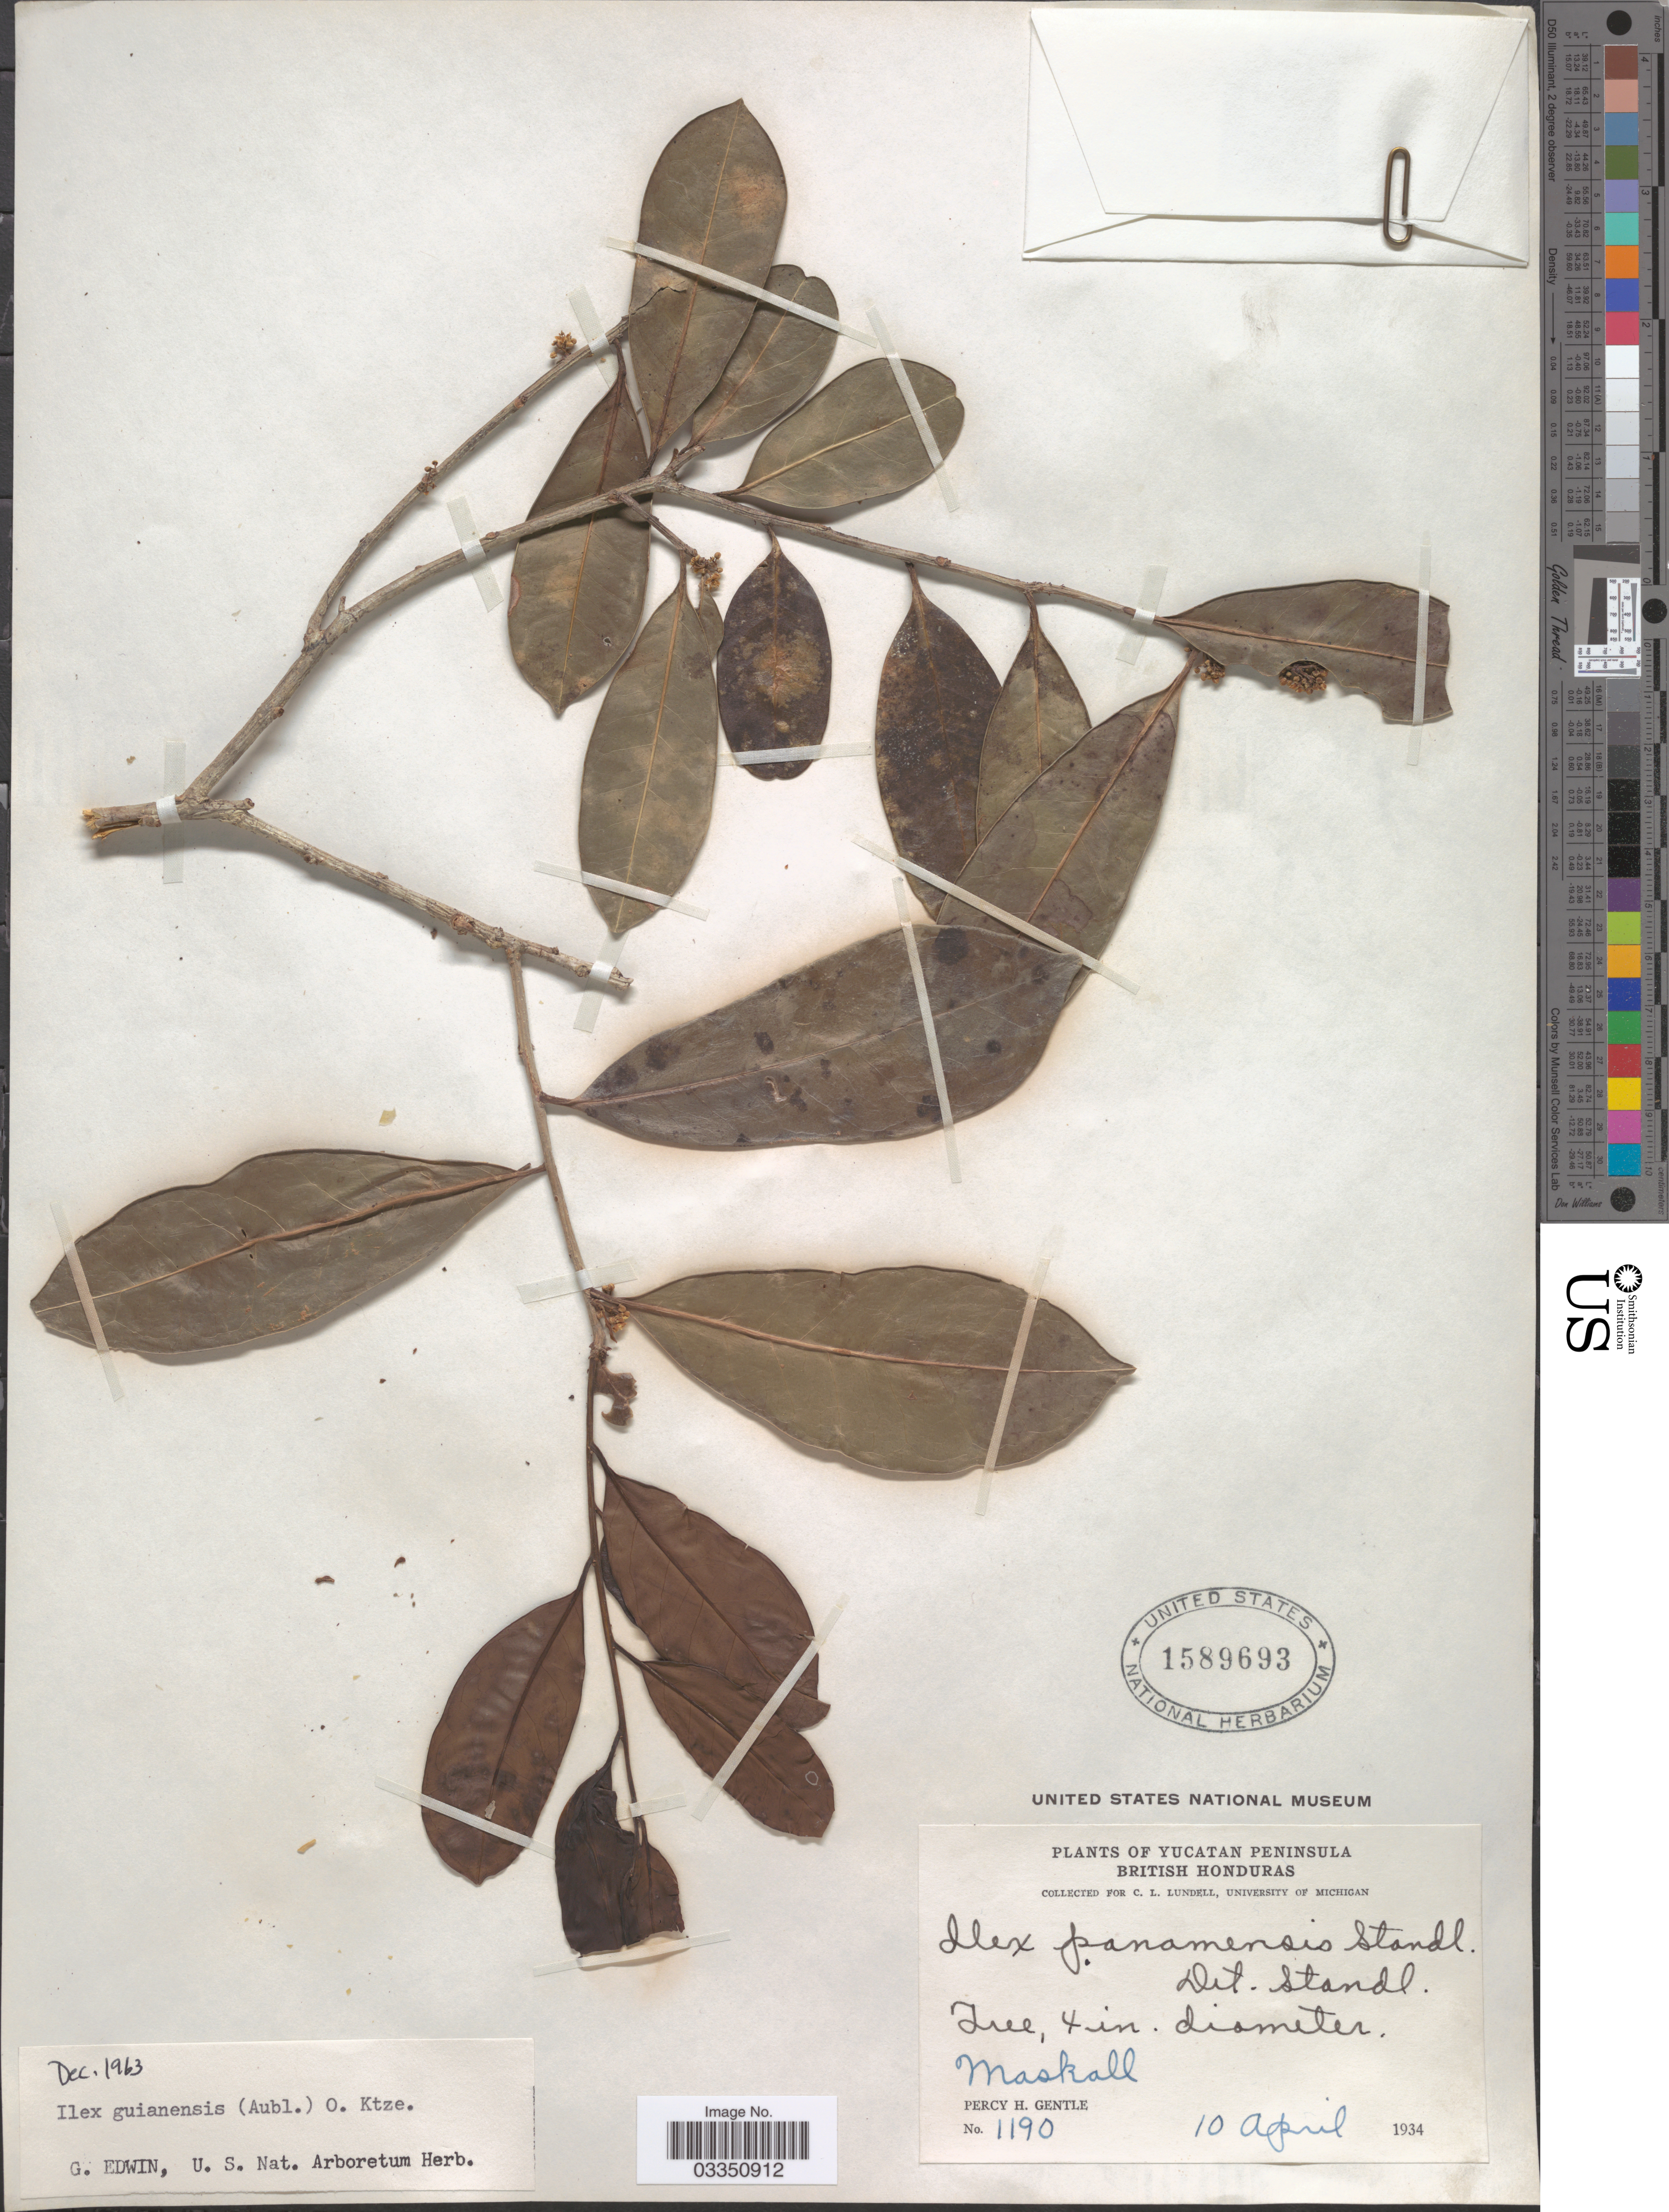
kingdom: Plantae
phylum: Tracheophyta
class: Magnoliopsida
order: Aquifoliales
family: Aquifoliaceae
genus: Ilex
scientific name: Ilex guianensis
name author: (Aubl.) Kuntze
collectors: P. H. Gentle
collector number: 1190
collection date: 1934-04-10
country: Belize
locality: Yucatan Peninsula, British Honduras, Maskall.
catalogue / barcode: US 1589693